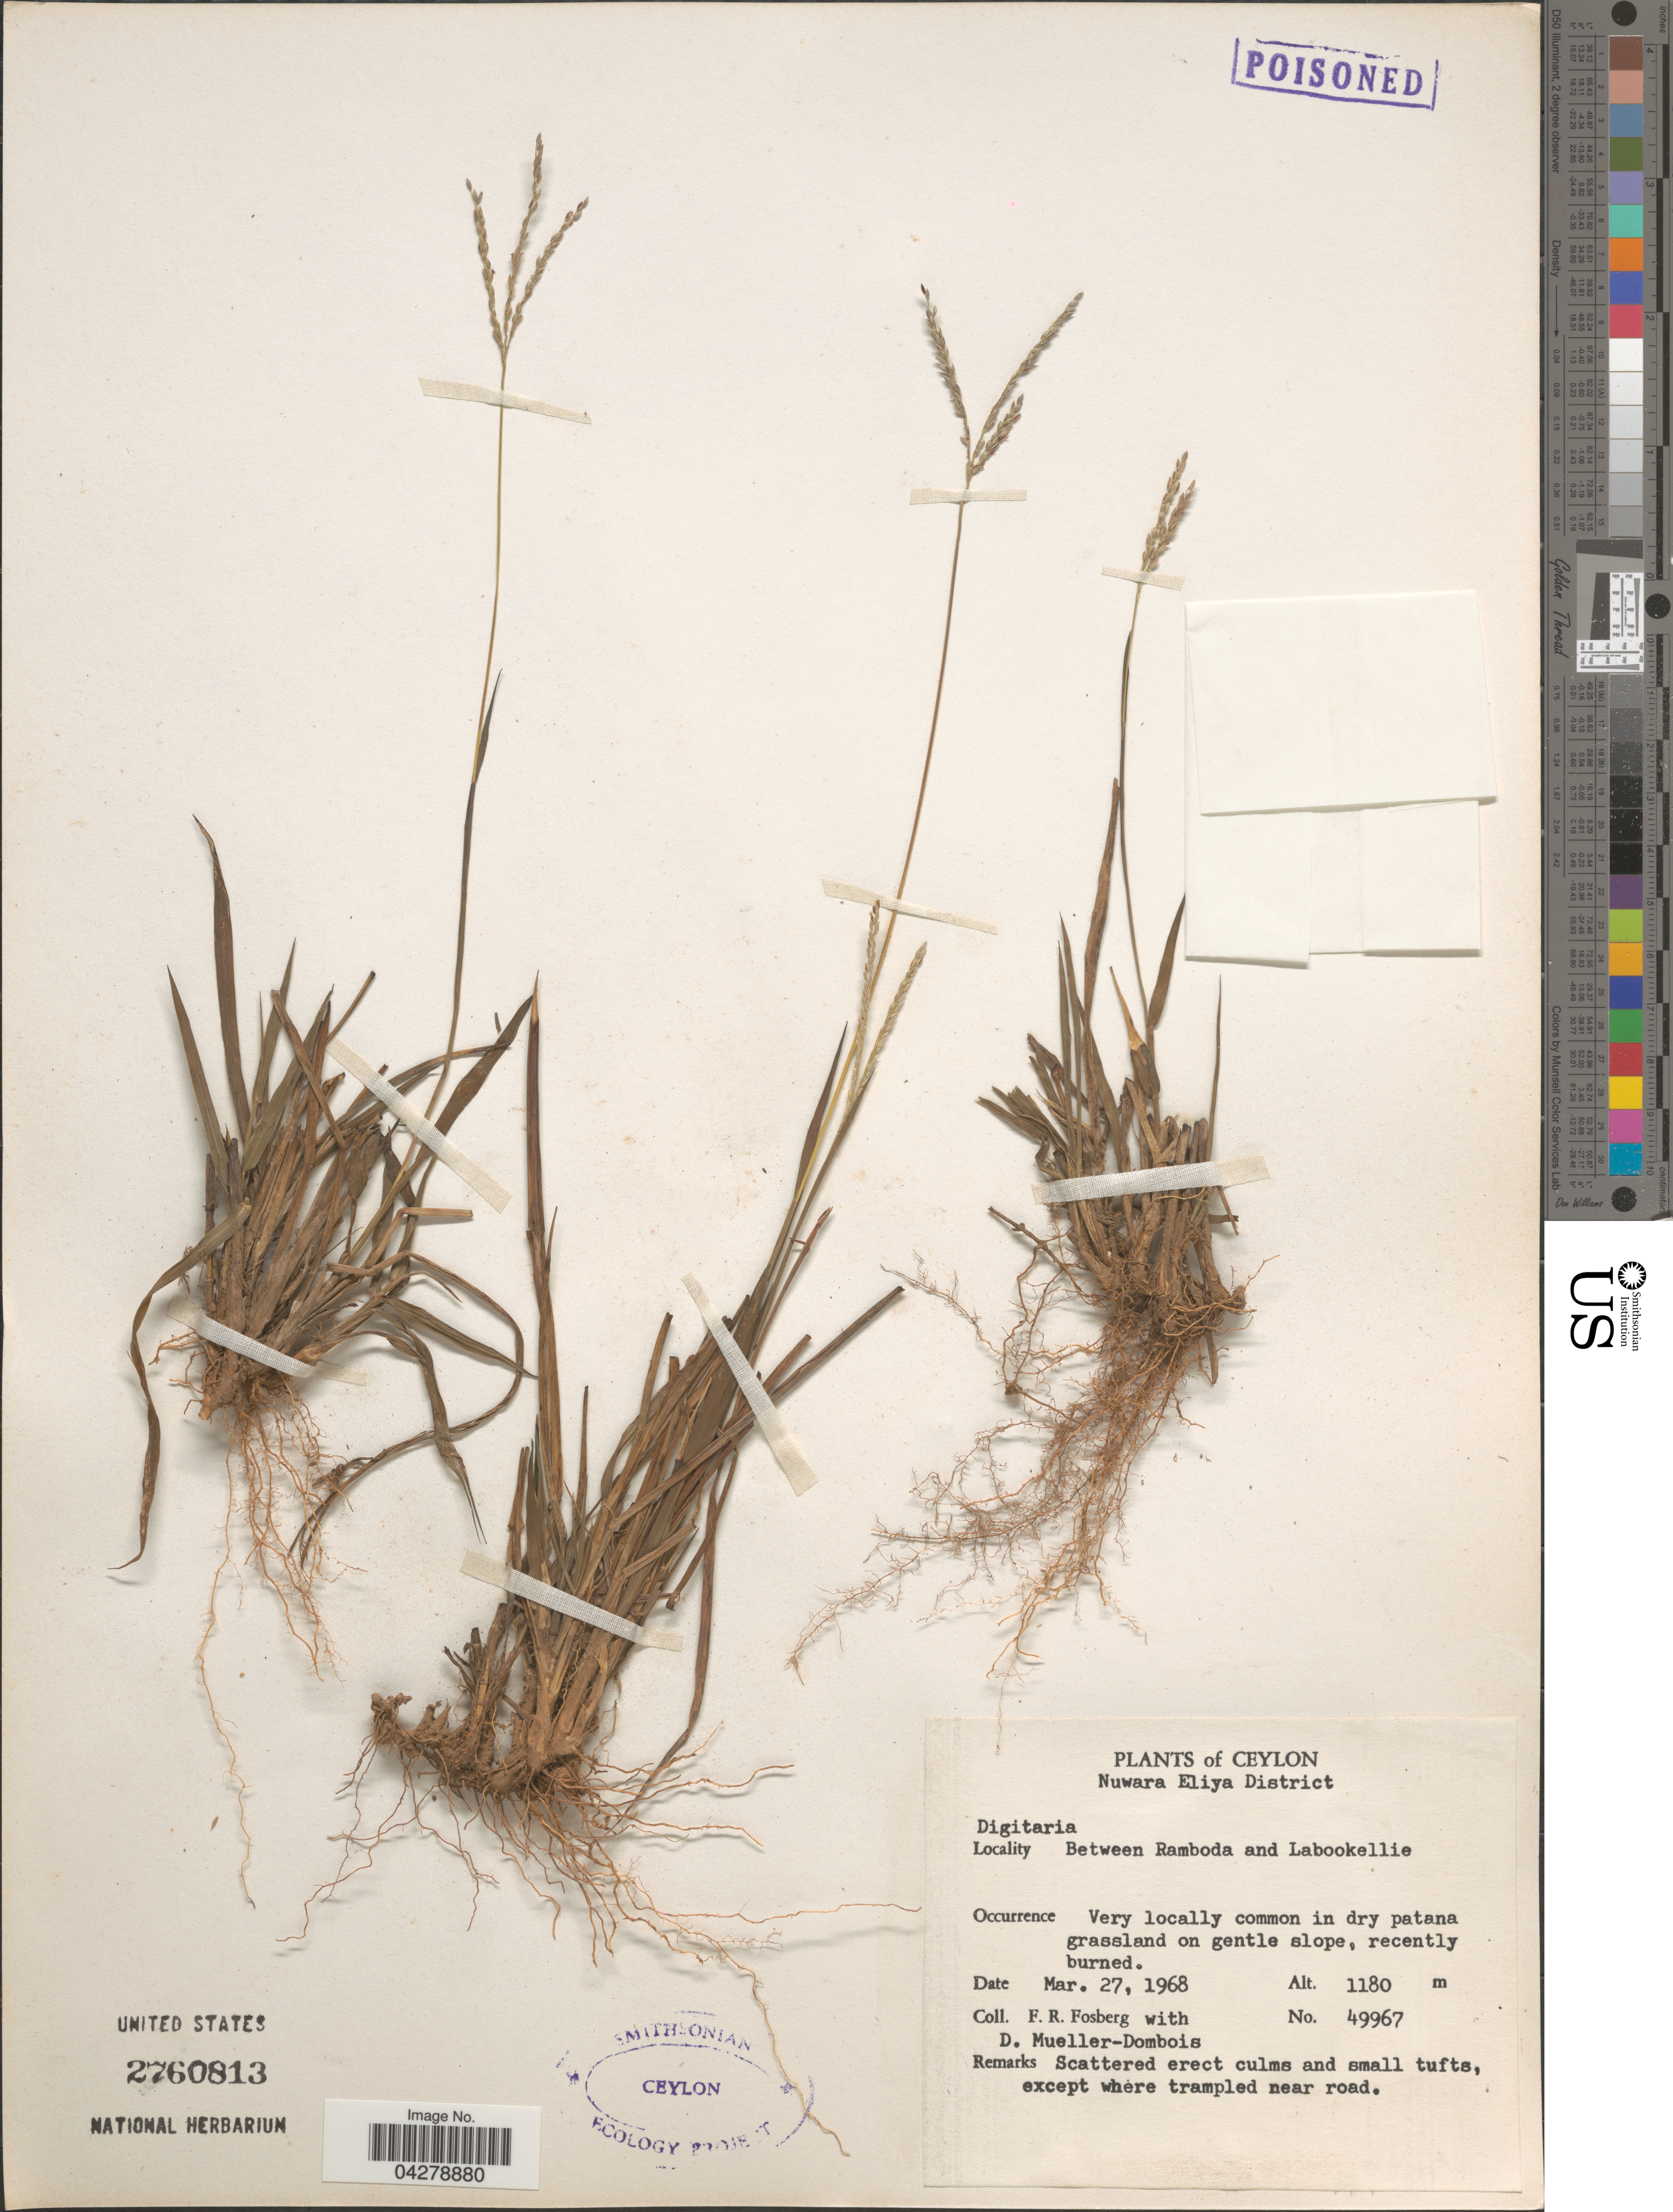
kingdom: Plantae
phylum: Tracheophyta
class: Liliopsida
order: Poales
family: Poaceae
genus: Digitaria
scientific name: Digitaria sp.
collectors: F. R. Fosberg & D. Mueller-Dombois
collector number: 49967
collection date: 1968-03-27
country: Sri Lanka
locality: Ceylon. Nuwara Eliya District. Between Ramboda and Labookellie.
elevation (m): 1180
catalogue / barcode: US 2760813